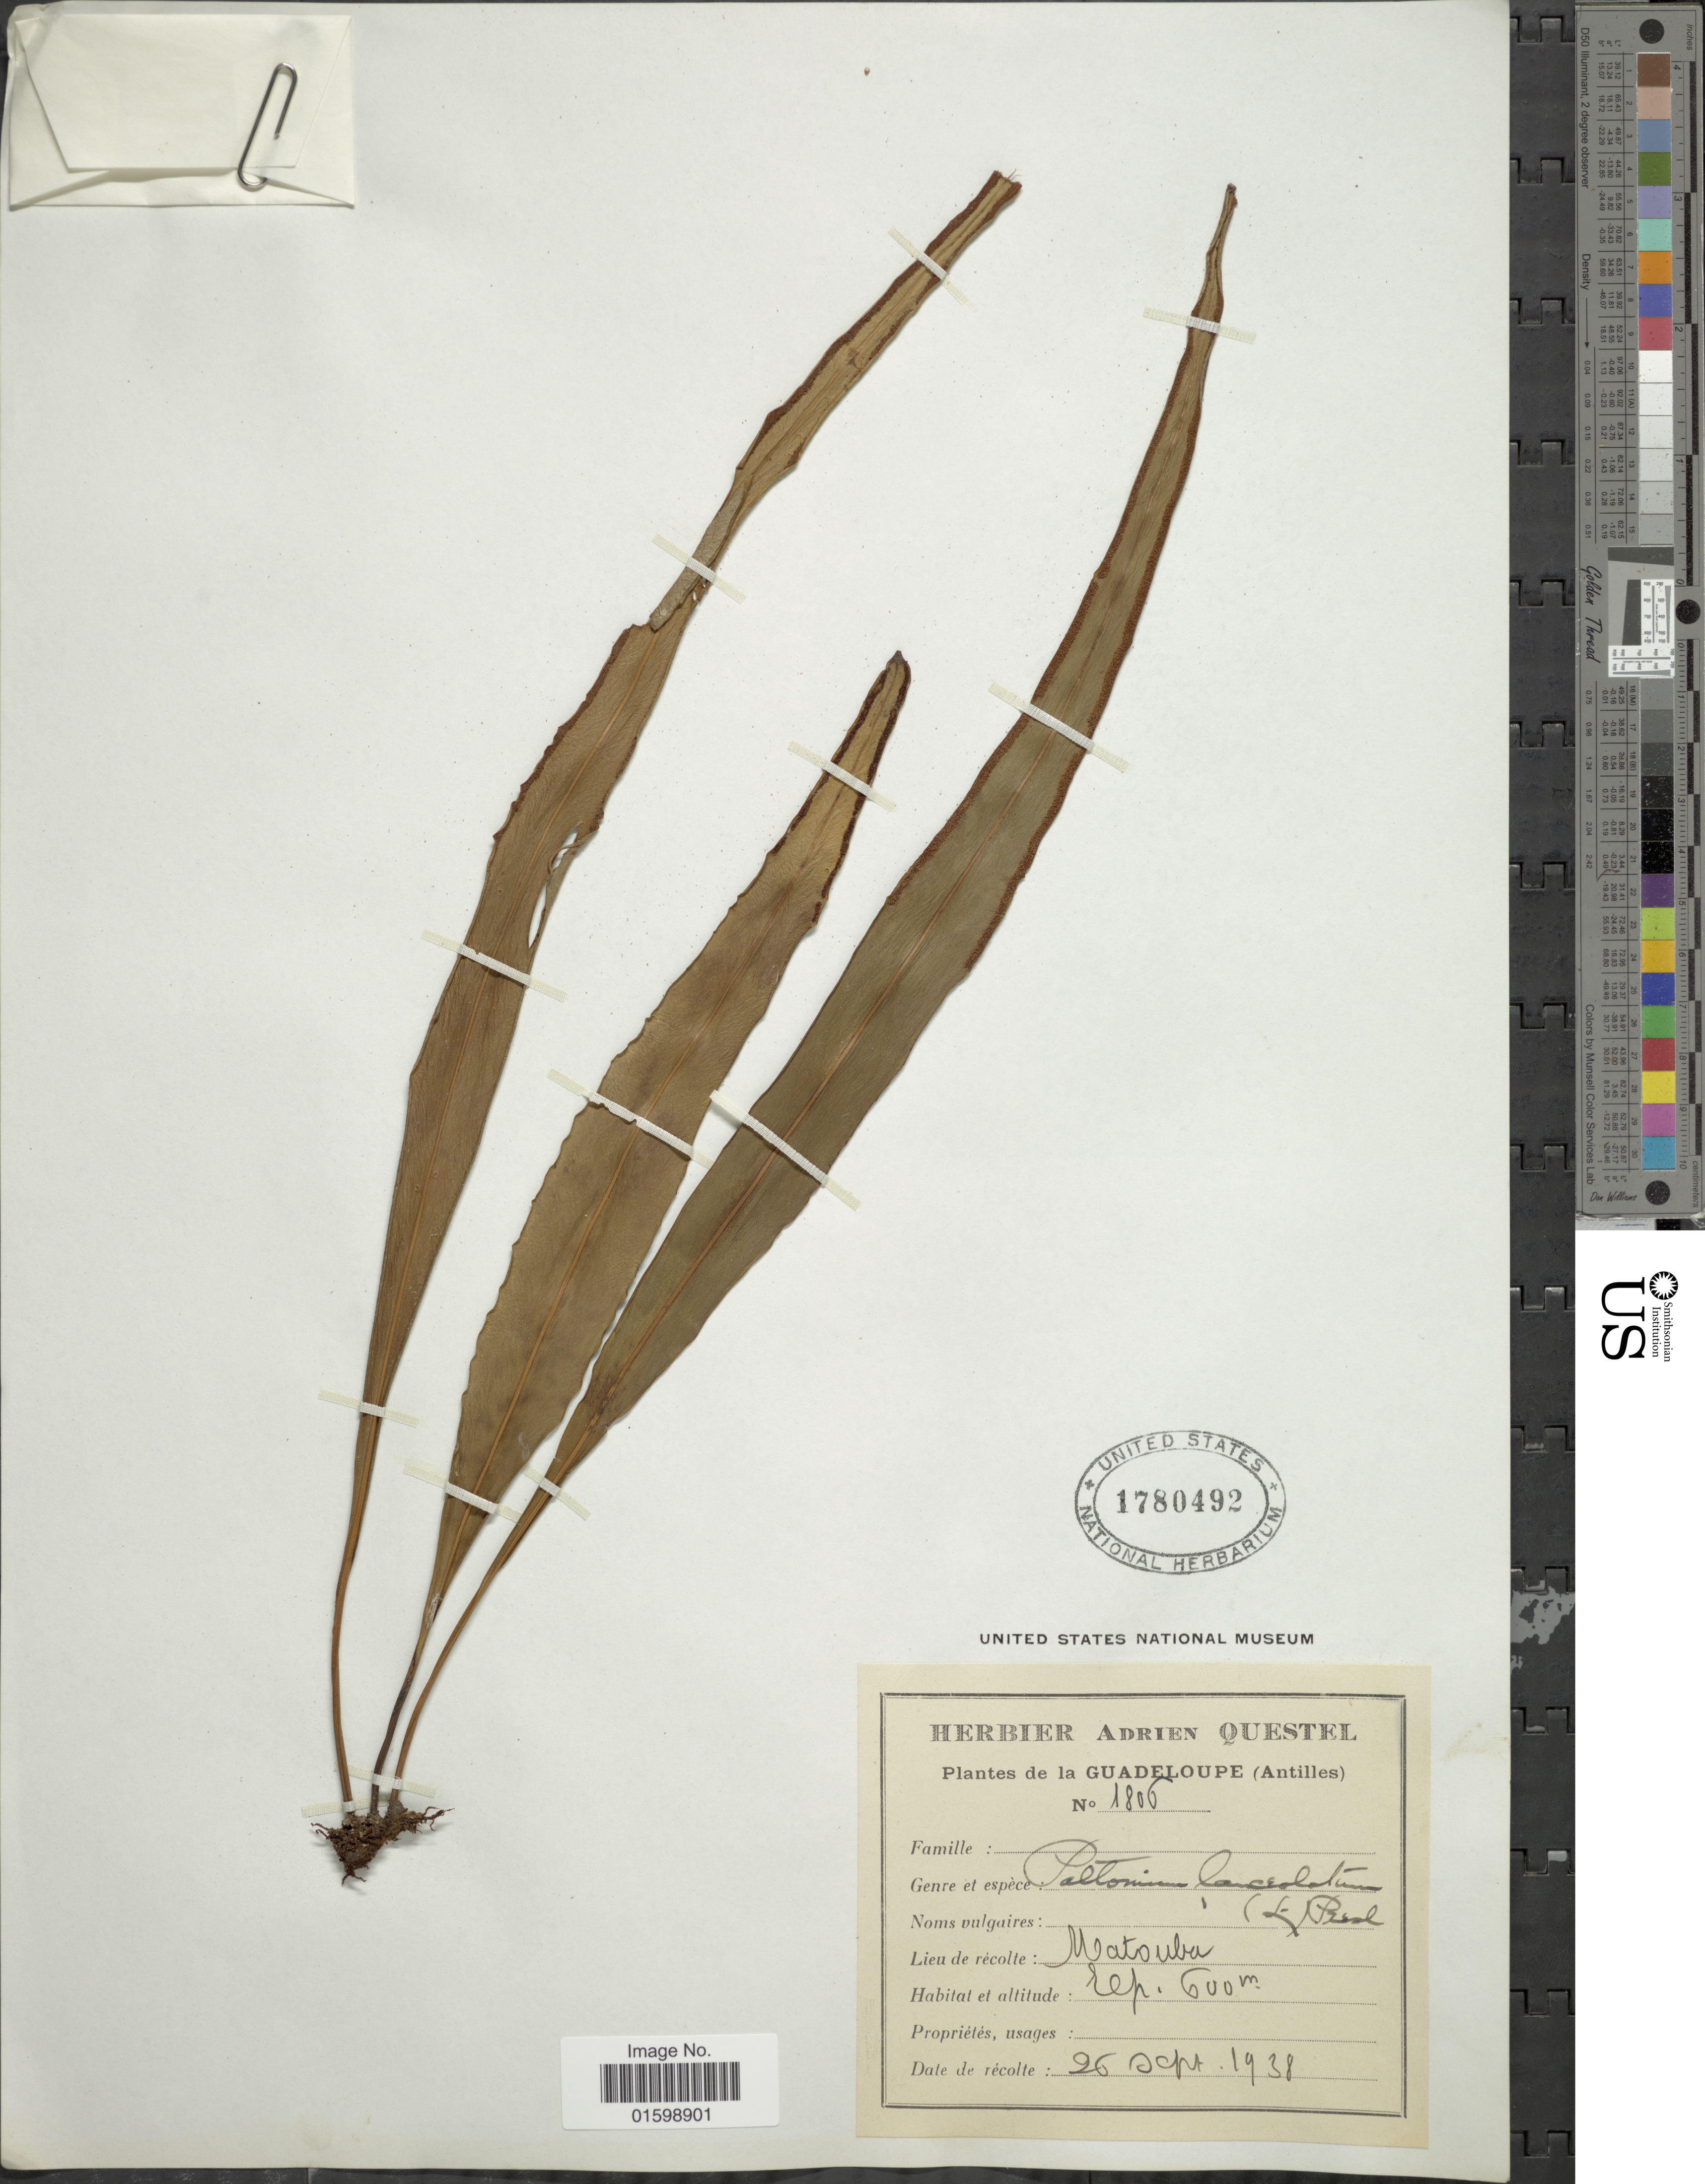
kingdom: Plantae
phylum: Tracheophyta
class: Polypodiopsida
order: Polypodiales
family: Polypodiaceae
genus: Pleopeltis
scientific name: Pleopeltis marginata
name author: A.R. Sm. & Tejero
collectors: ex herb. A. Questal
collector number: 1806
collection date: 1938-09-26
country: Guadeloupe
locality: Guadeloupe (Antilles), Matouba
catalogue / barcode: US 1780492